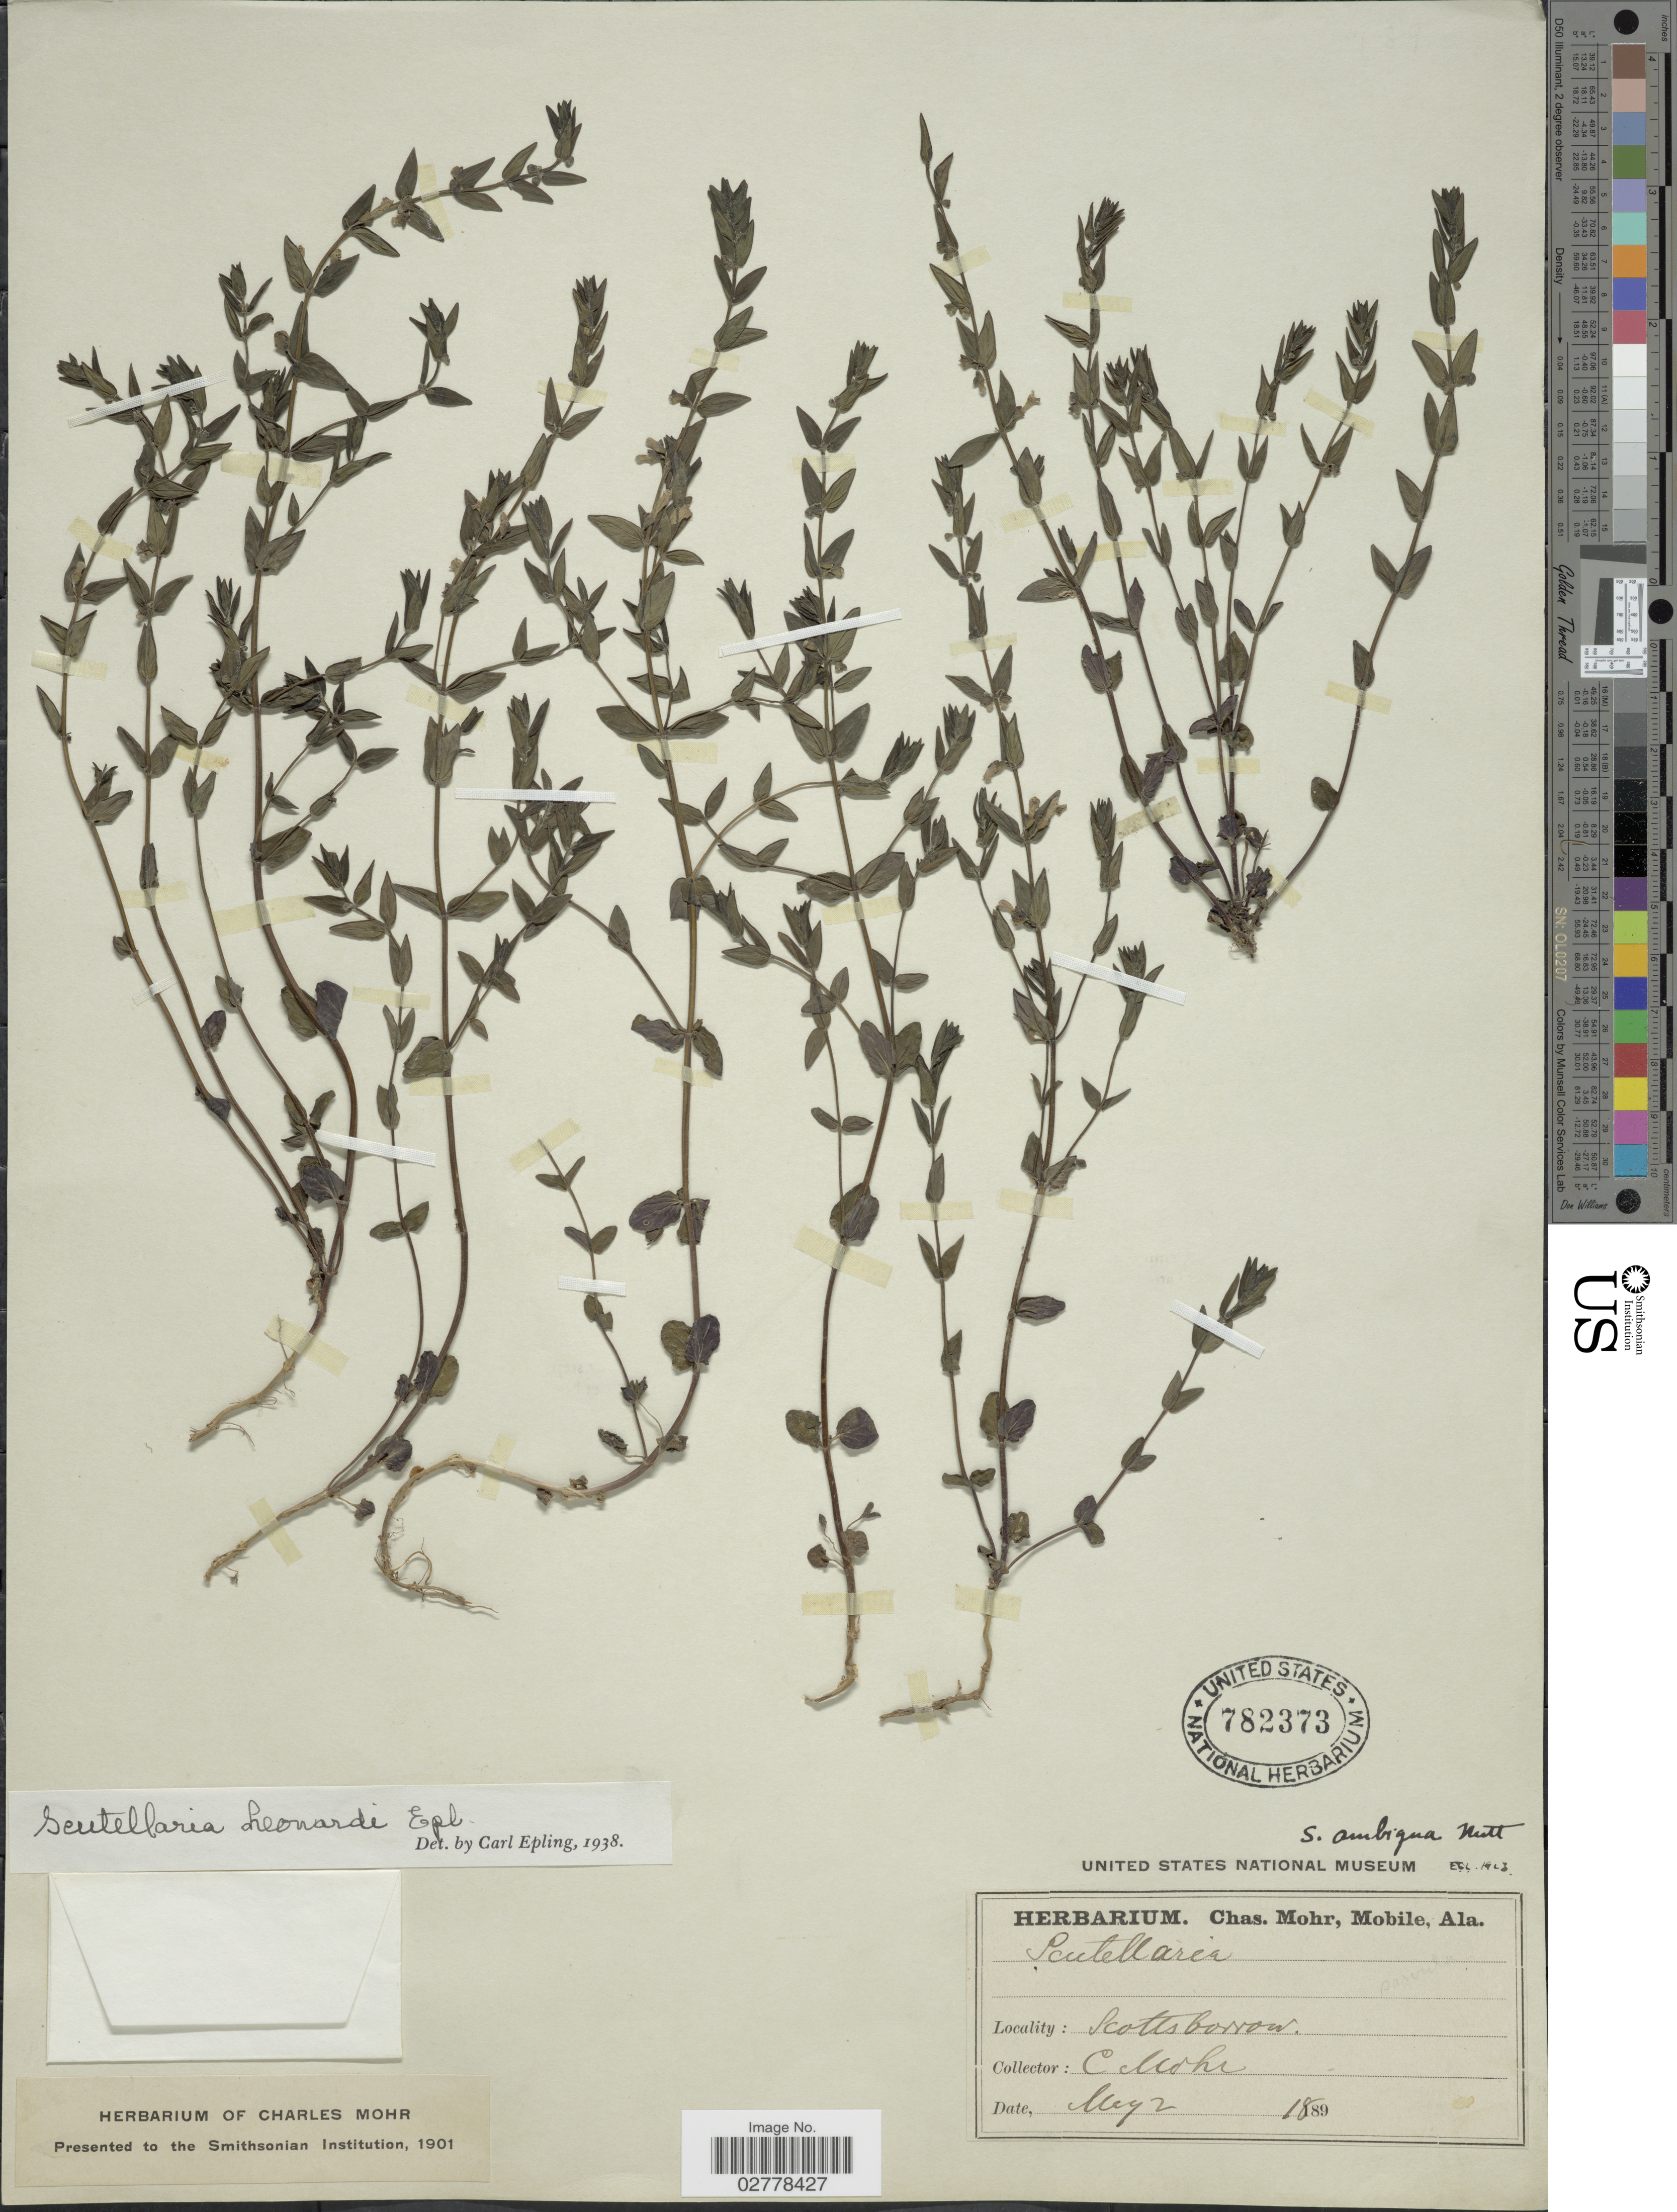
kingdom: Plantae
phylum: Tracheophyta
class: Magnoliopsida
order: Lamiales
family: Lamiaceae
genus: Scutellaria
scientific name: Scutellaria leonardii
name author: Epling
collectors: Mohr, C. T. (herbarium)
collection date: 1889-05-02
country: United States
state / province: Alabama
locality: Scotts borrow.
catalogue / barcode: US 782373